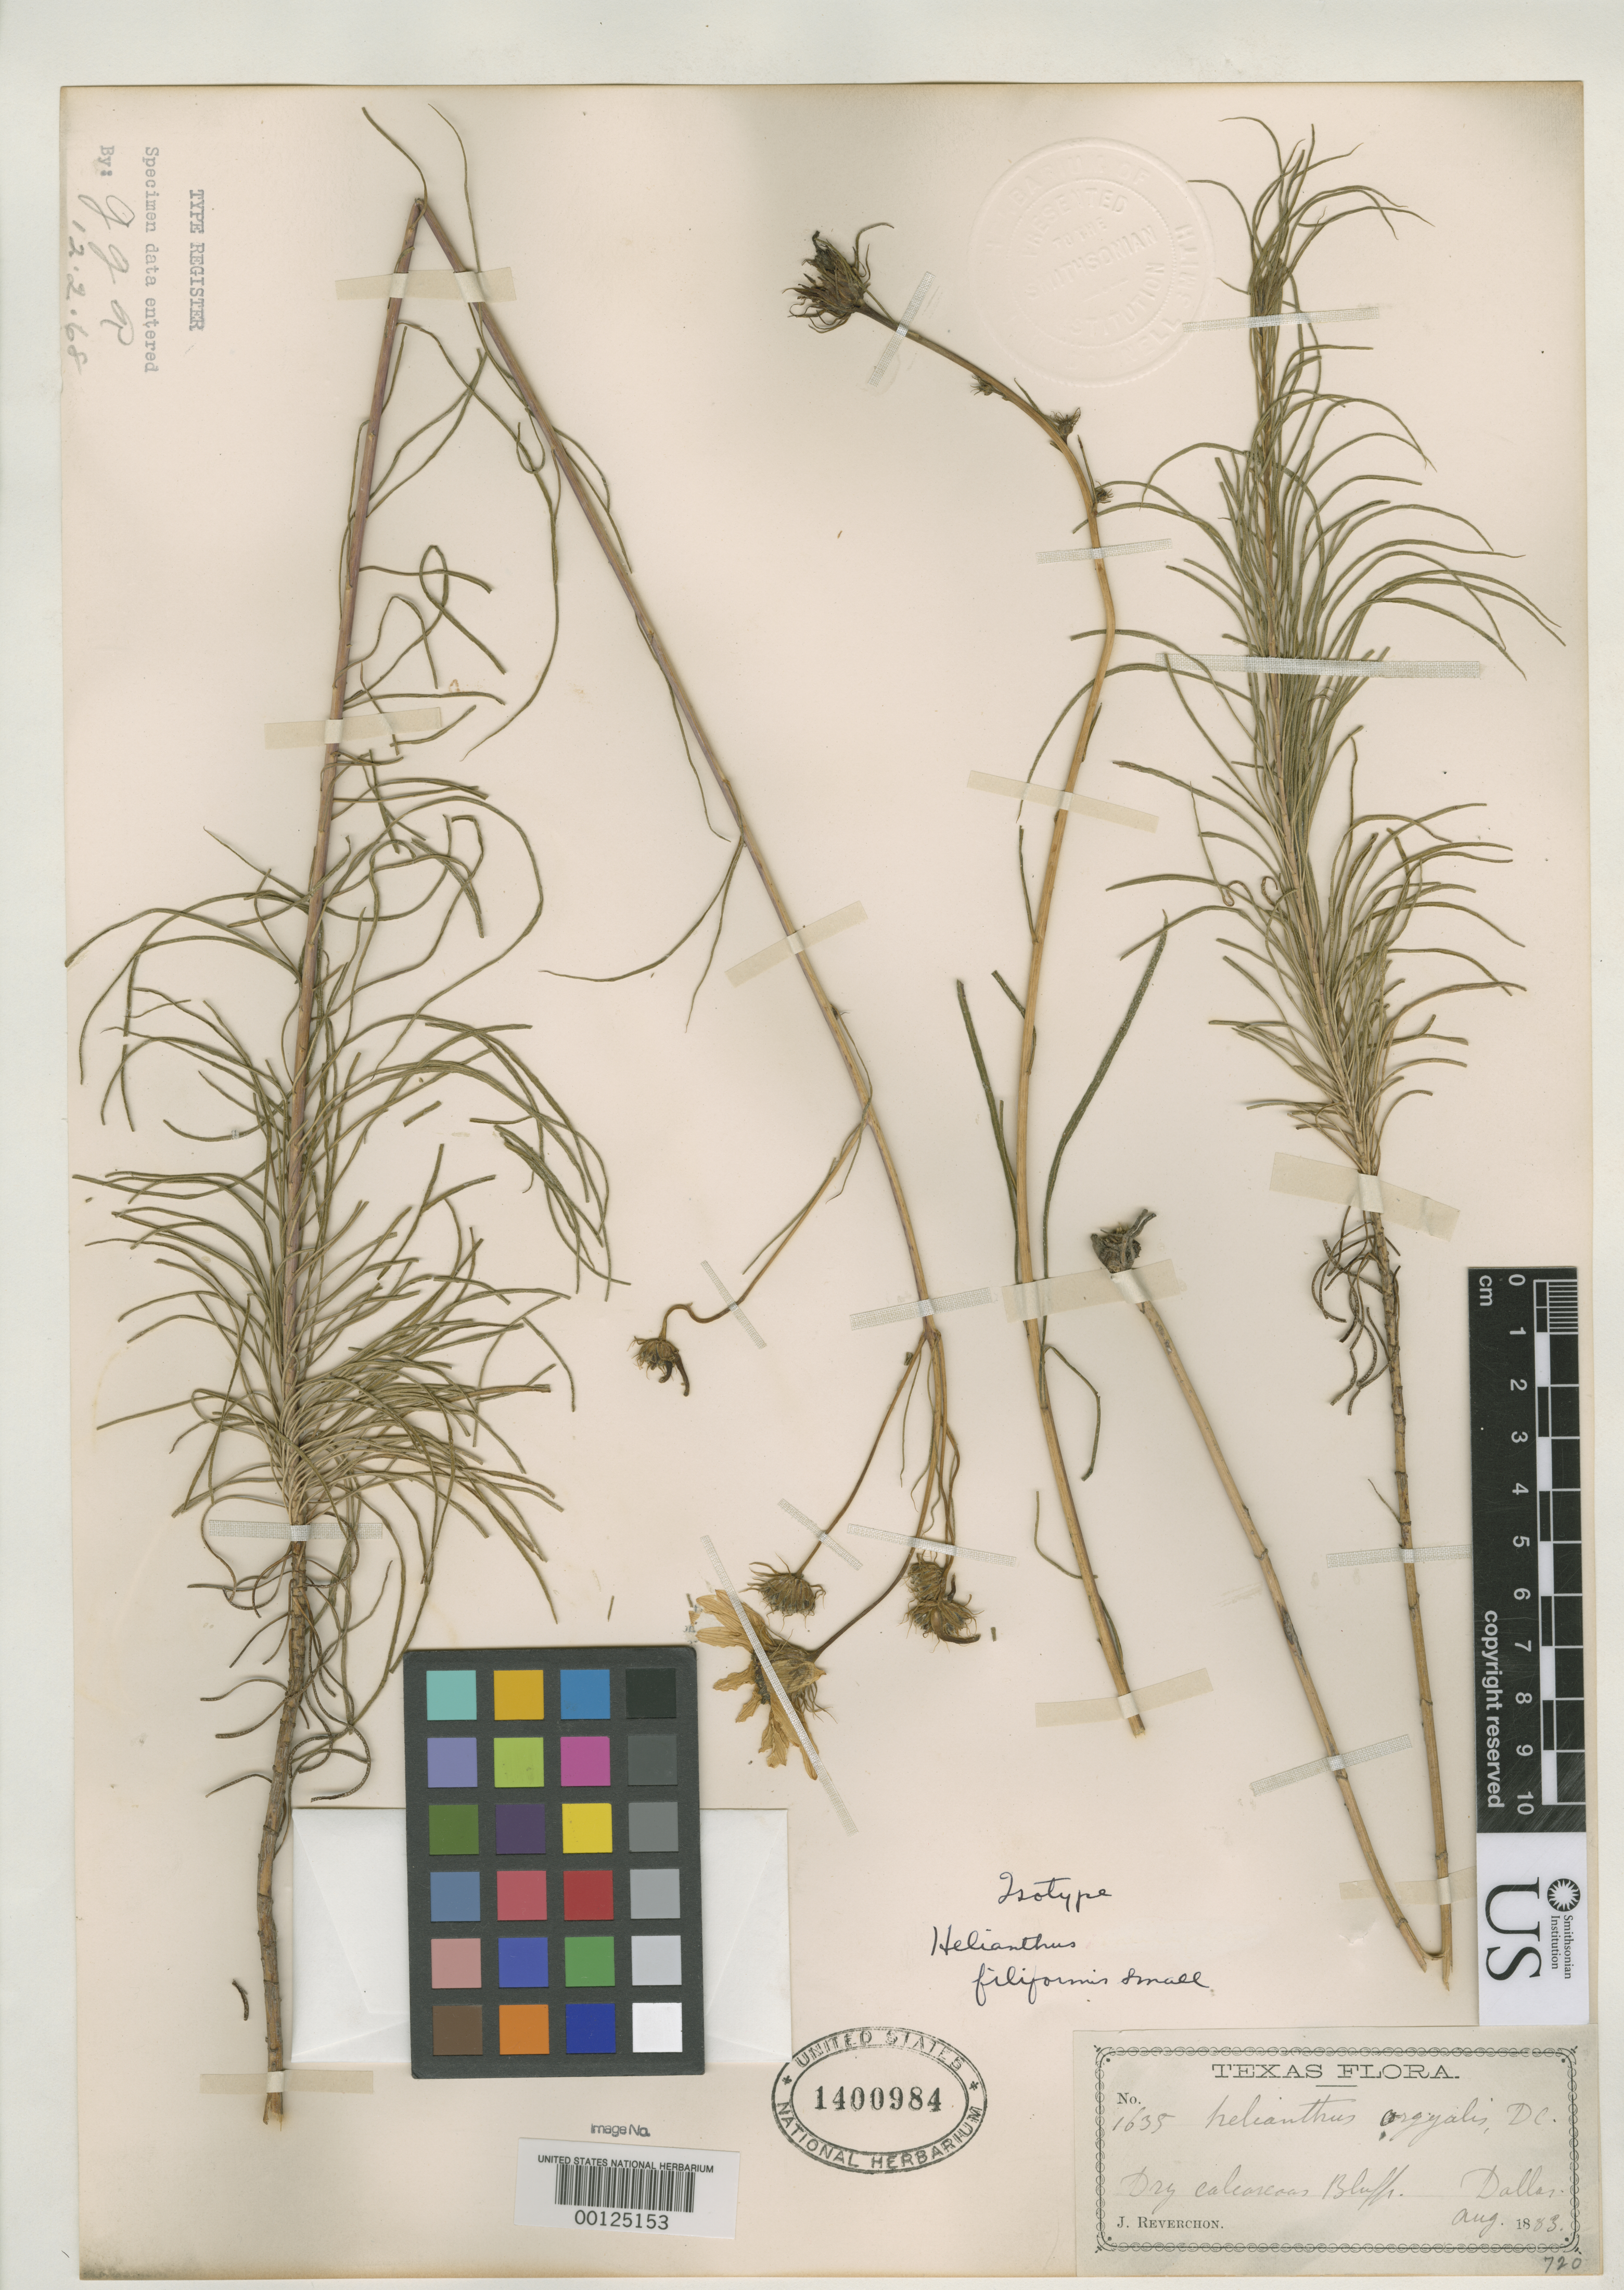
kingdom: Plantae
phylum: Tracheophyta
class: Magnoliopsida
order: Asterales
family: Asteraceae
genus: Helianthus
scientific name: Helianthus filiformis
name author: Small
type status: Isotype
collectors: J. Reverchon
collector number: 1635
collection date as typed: Aug 1883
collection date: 1883-08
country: United States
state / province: Texas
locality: Dallas.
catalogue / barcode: US 1400984